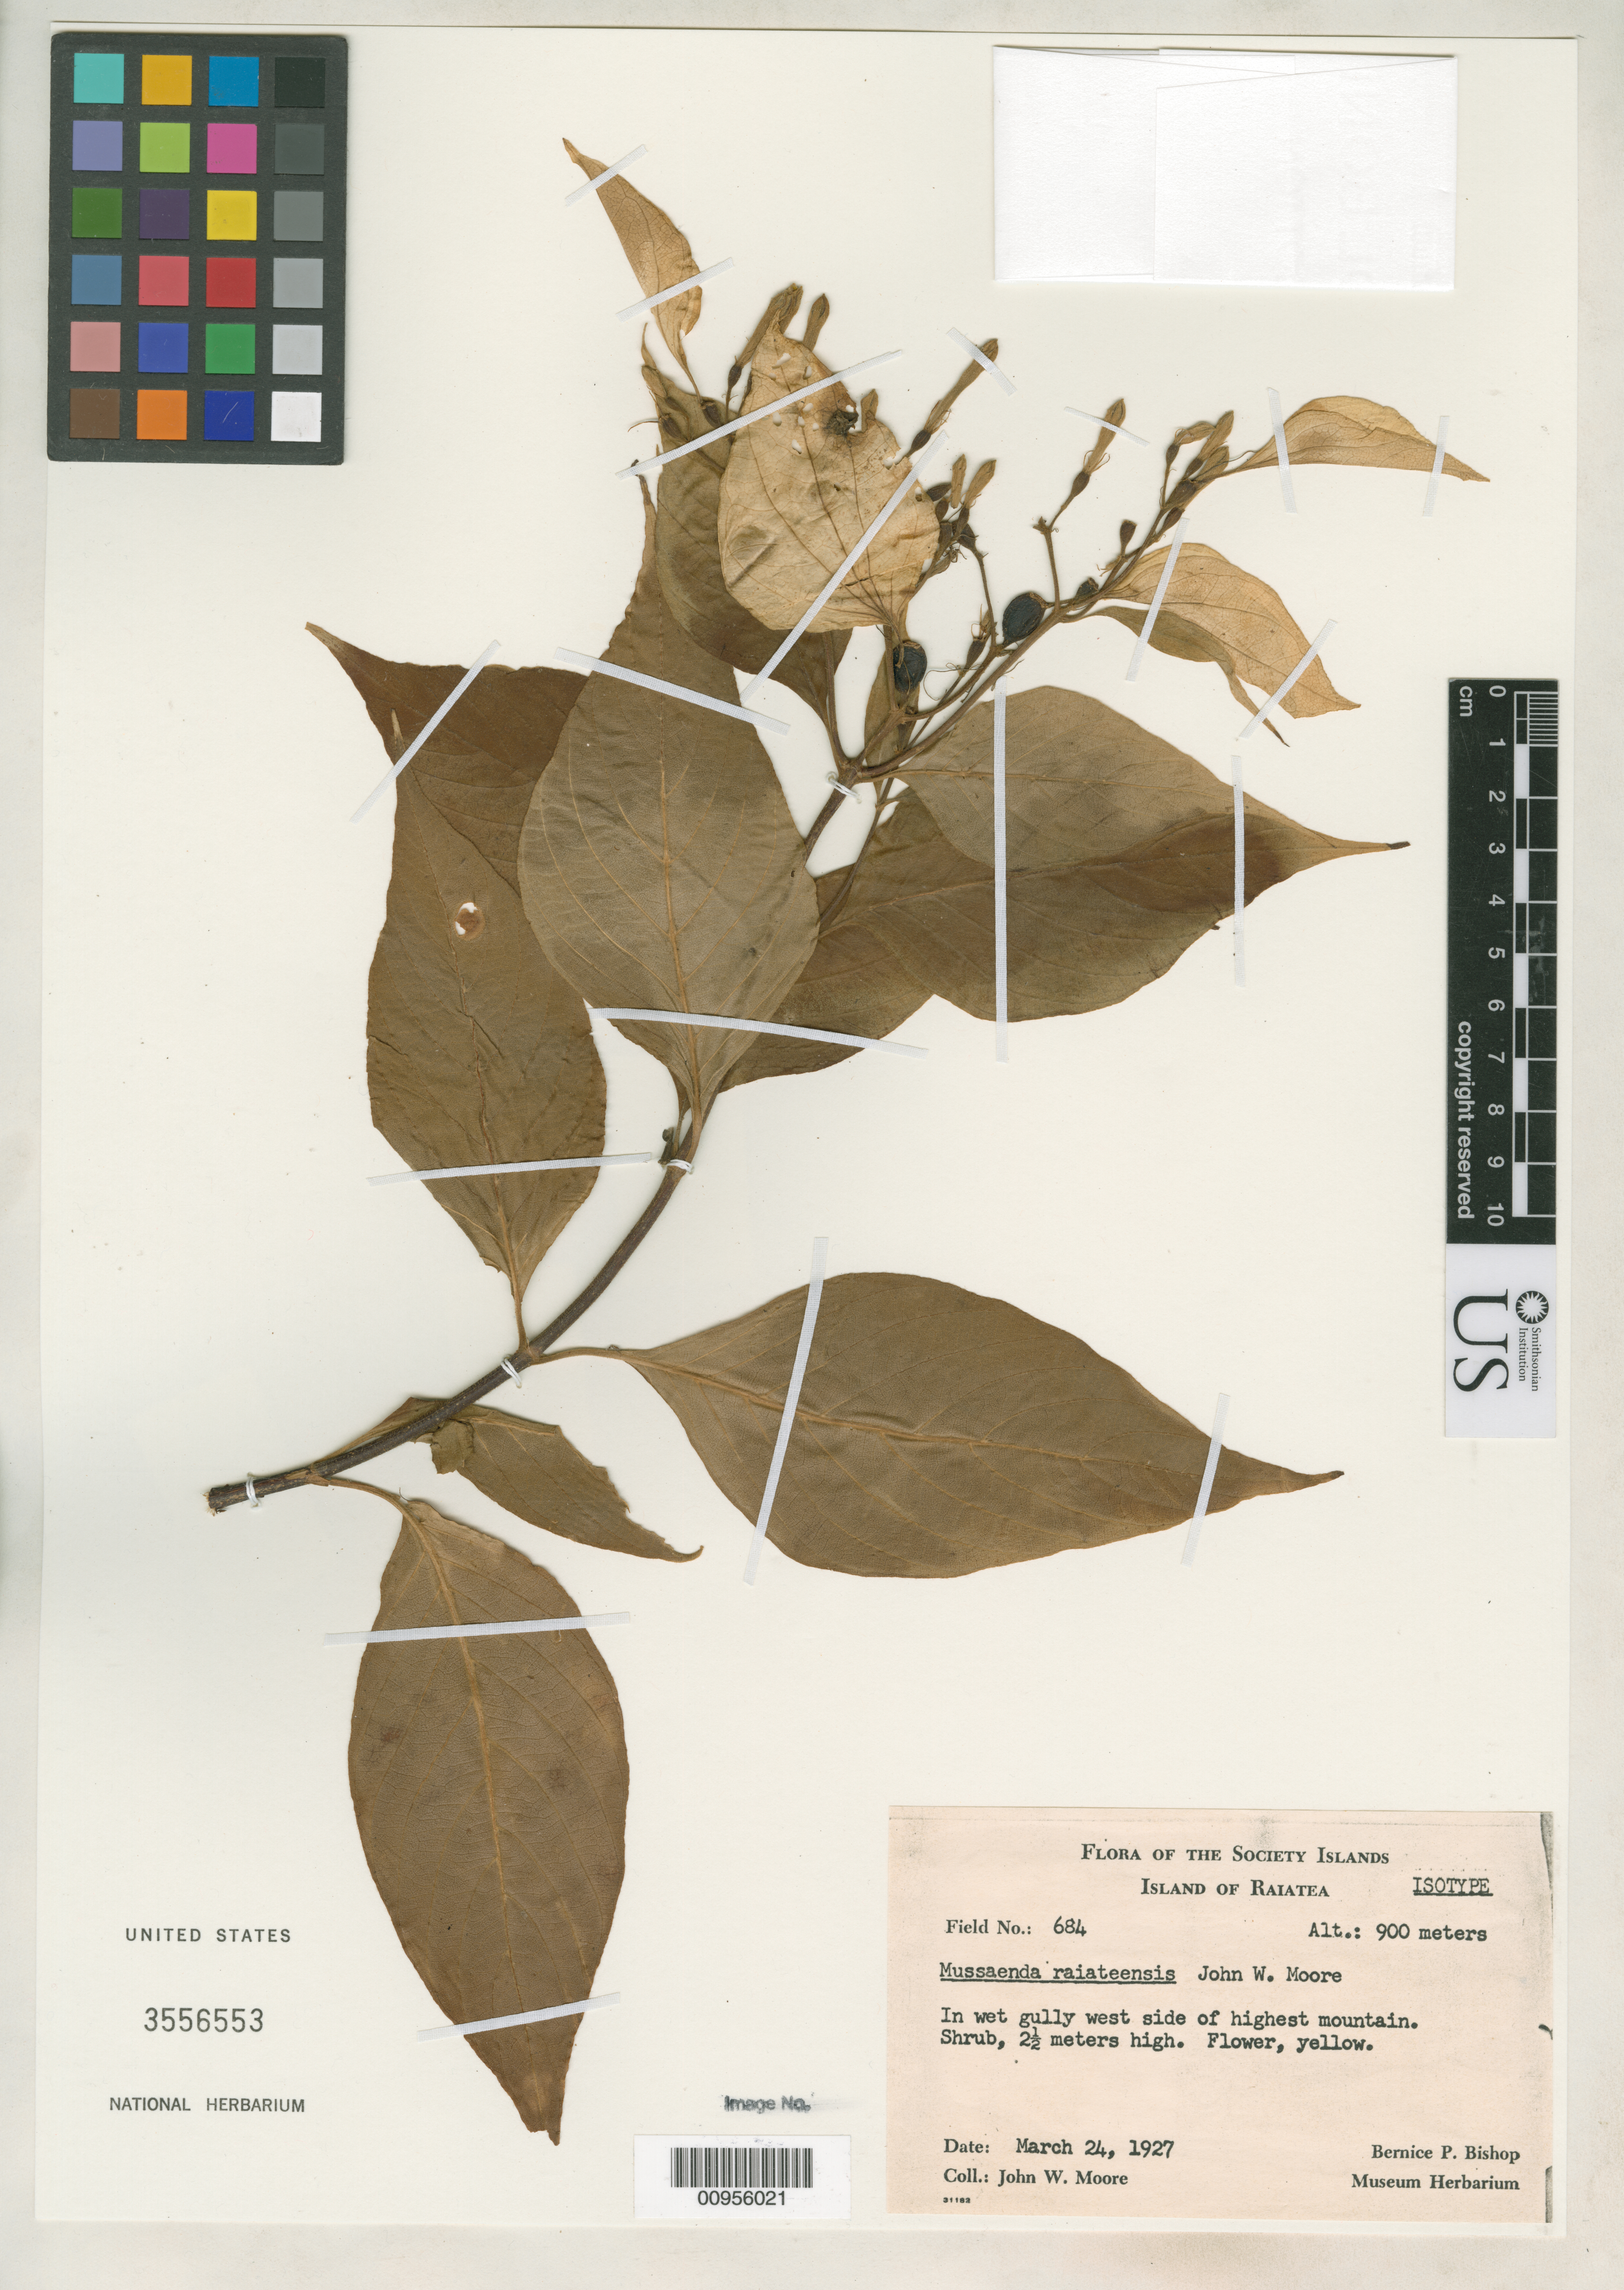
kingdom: Plantae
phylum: Tracheophyta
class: Magnoliopsida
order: Gentianales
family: Rubiaceae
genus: Mussaenda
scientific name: Mussaenda raiateensis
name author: J.W. Moore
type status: Isotype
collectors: J. W. Moore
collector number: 684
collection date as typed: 24 Mar 1927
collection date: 1927-03-24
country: French Polynesia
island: Raiatea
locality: In wet gully west side of the highest mountain.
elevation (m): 900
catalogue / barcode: US 3556553